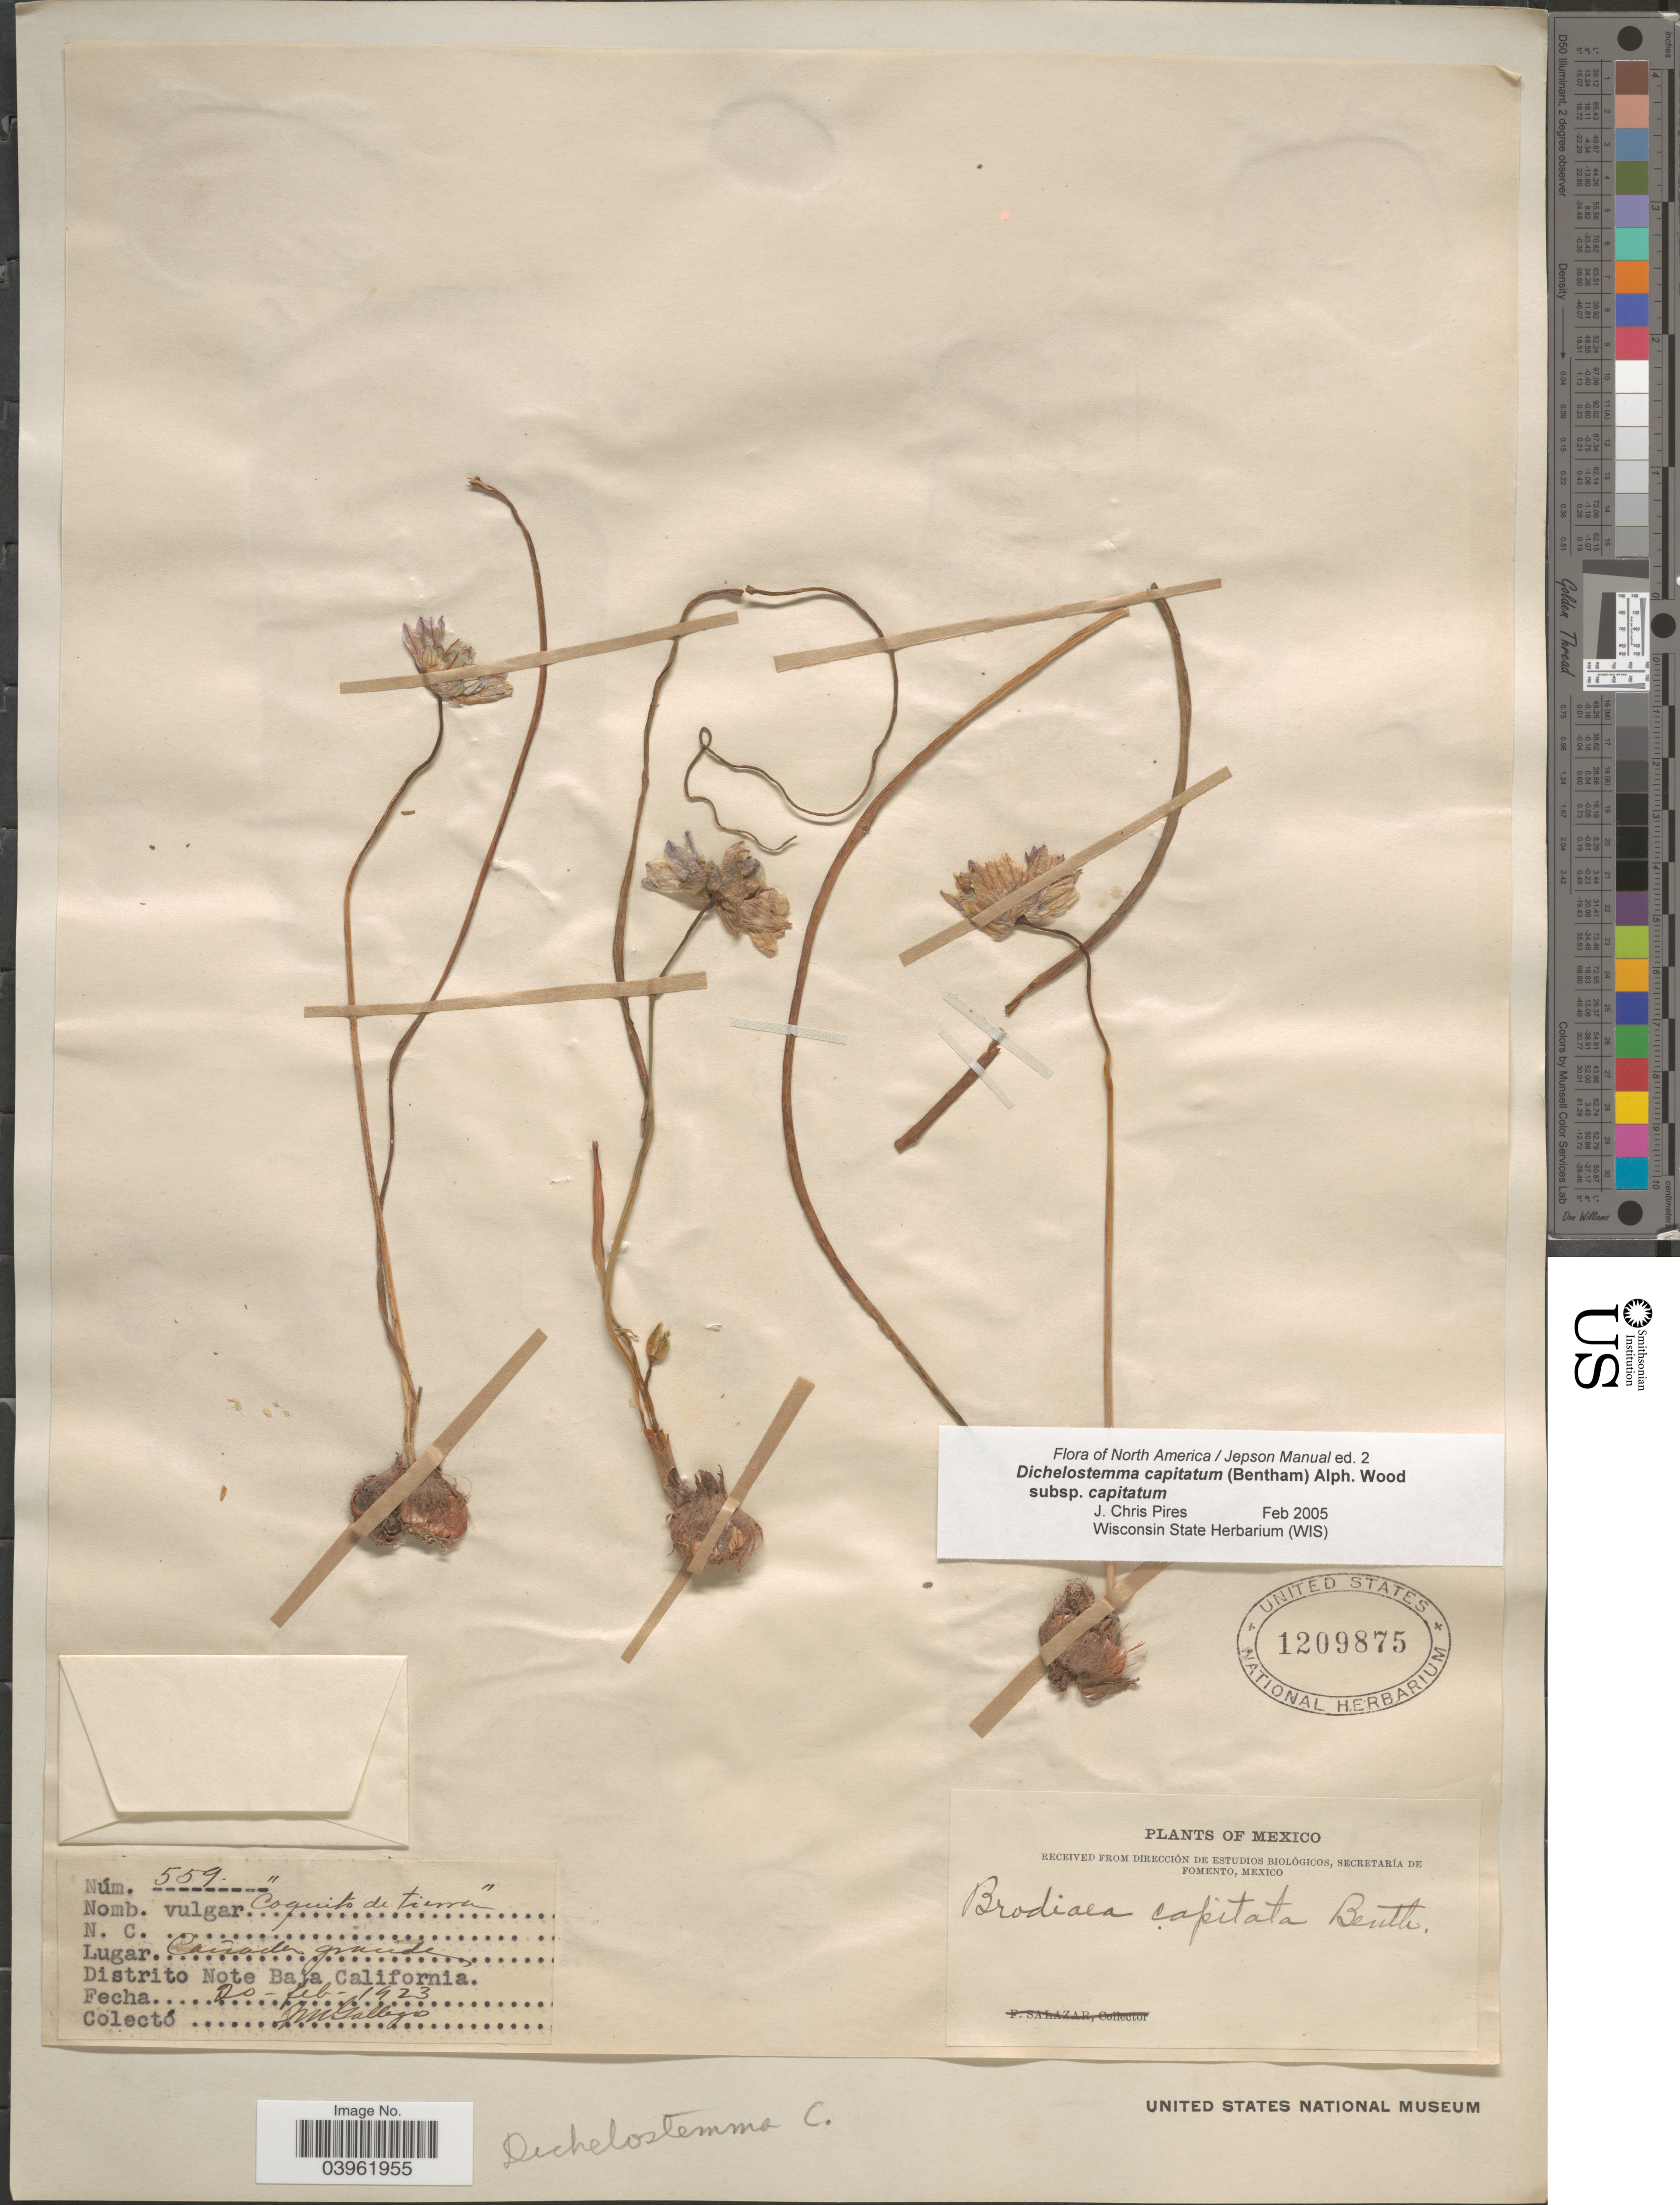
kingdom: Plantae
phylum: Tracheophyta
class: Liliopsida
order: Asparagales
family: Asparagaceae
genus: Dichelostemma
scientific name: Dichelostemma capitatum subsp. capitatum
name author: (Benth.) Alph. Wood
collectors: J. Gallegos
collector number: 559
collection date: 1923-02-20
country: Mexico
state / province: Baja California Norte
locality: Cañada grande. Distrito Note Baja California.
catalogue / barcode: US 1209875